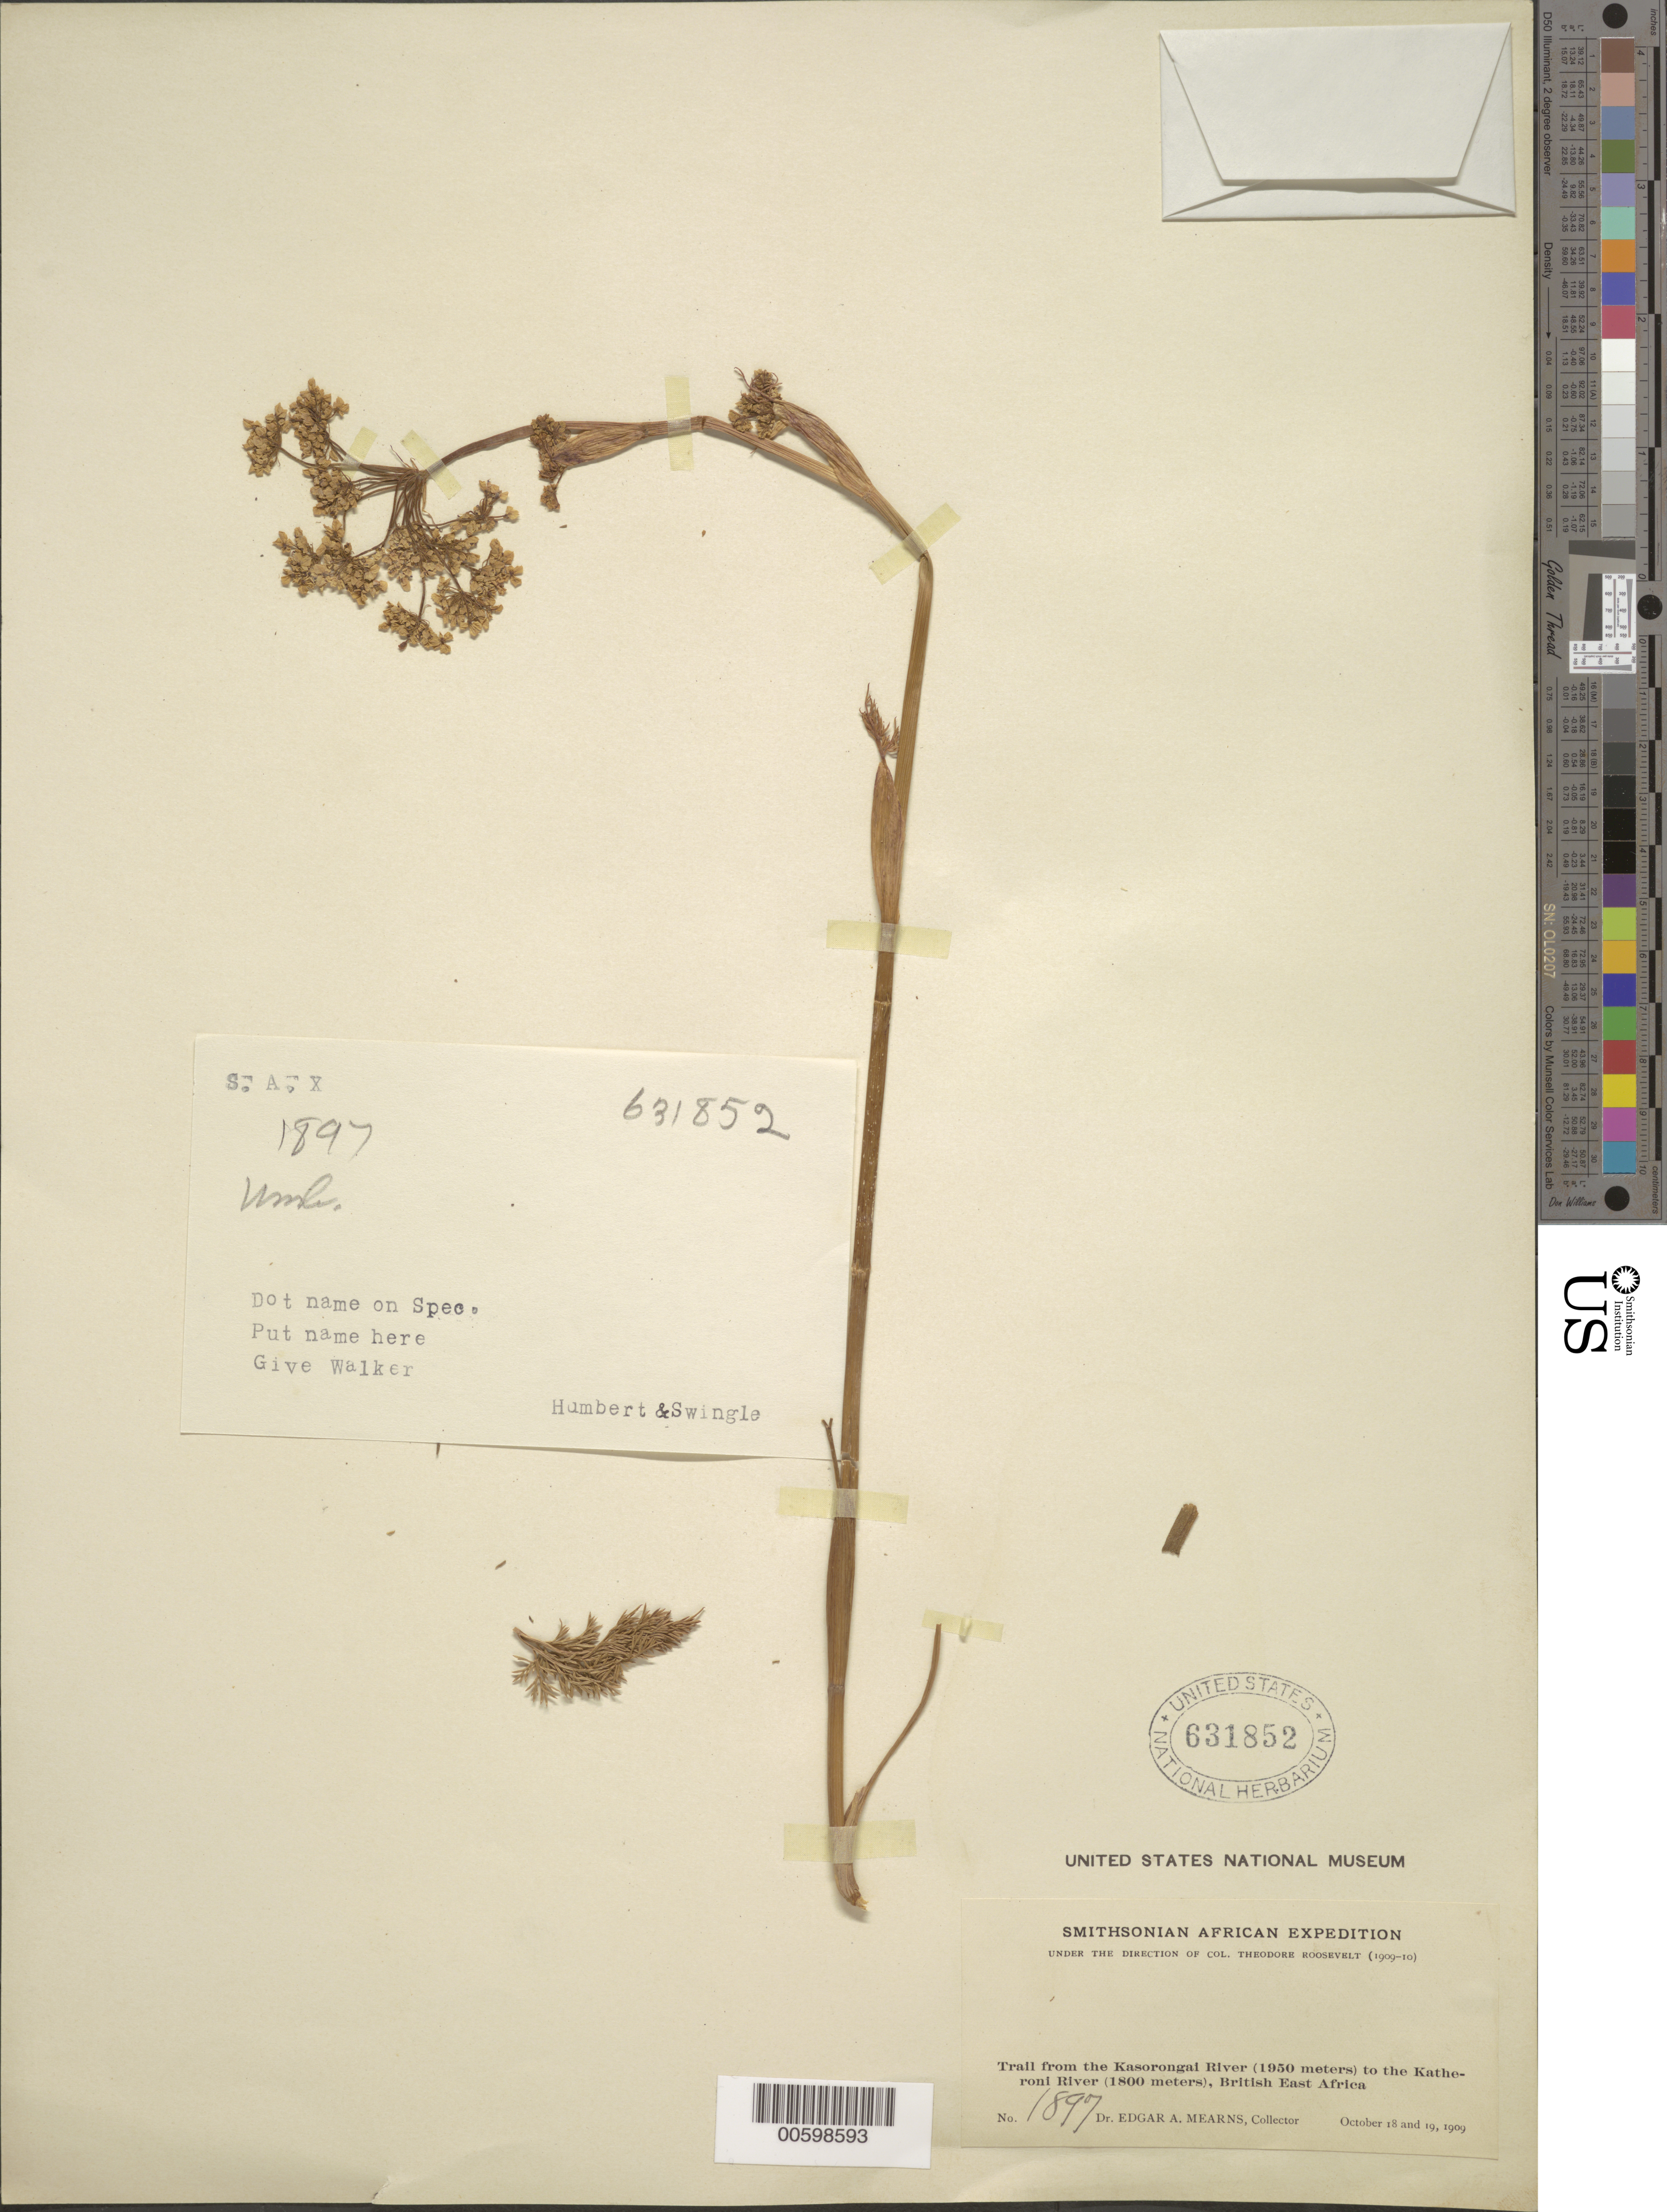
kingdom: Plantae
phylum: Tracheophyta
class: Magnoliopsida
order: Apiales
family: Apiaceae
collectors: E. A. Mearns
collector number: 1897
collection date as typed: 18 Oct 1909 to 19 Oct 1909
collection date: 1909-10-18/1909-10-19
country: Kenya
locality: Trail from the Kasorongai River to the Katheroni River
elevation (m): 1950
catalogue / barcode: US 631852